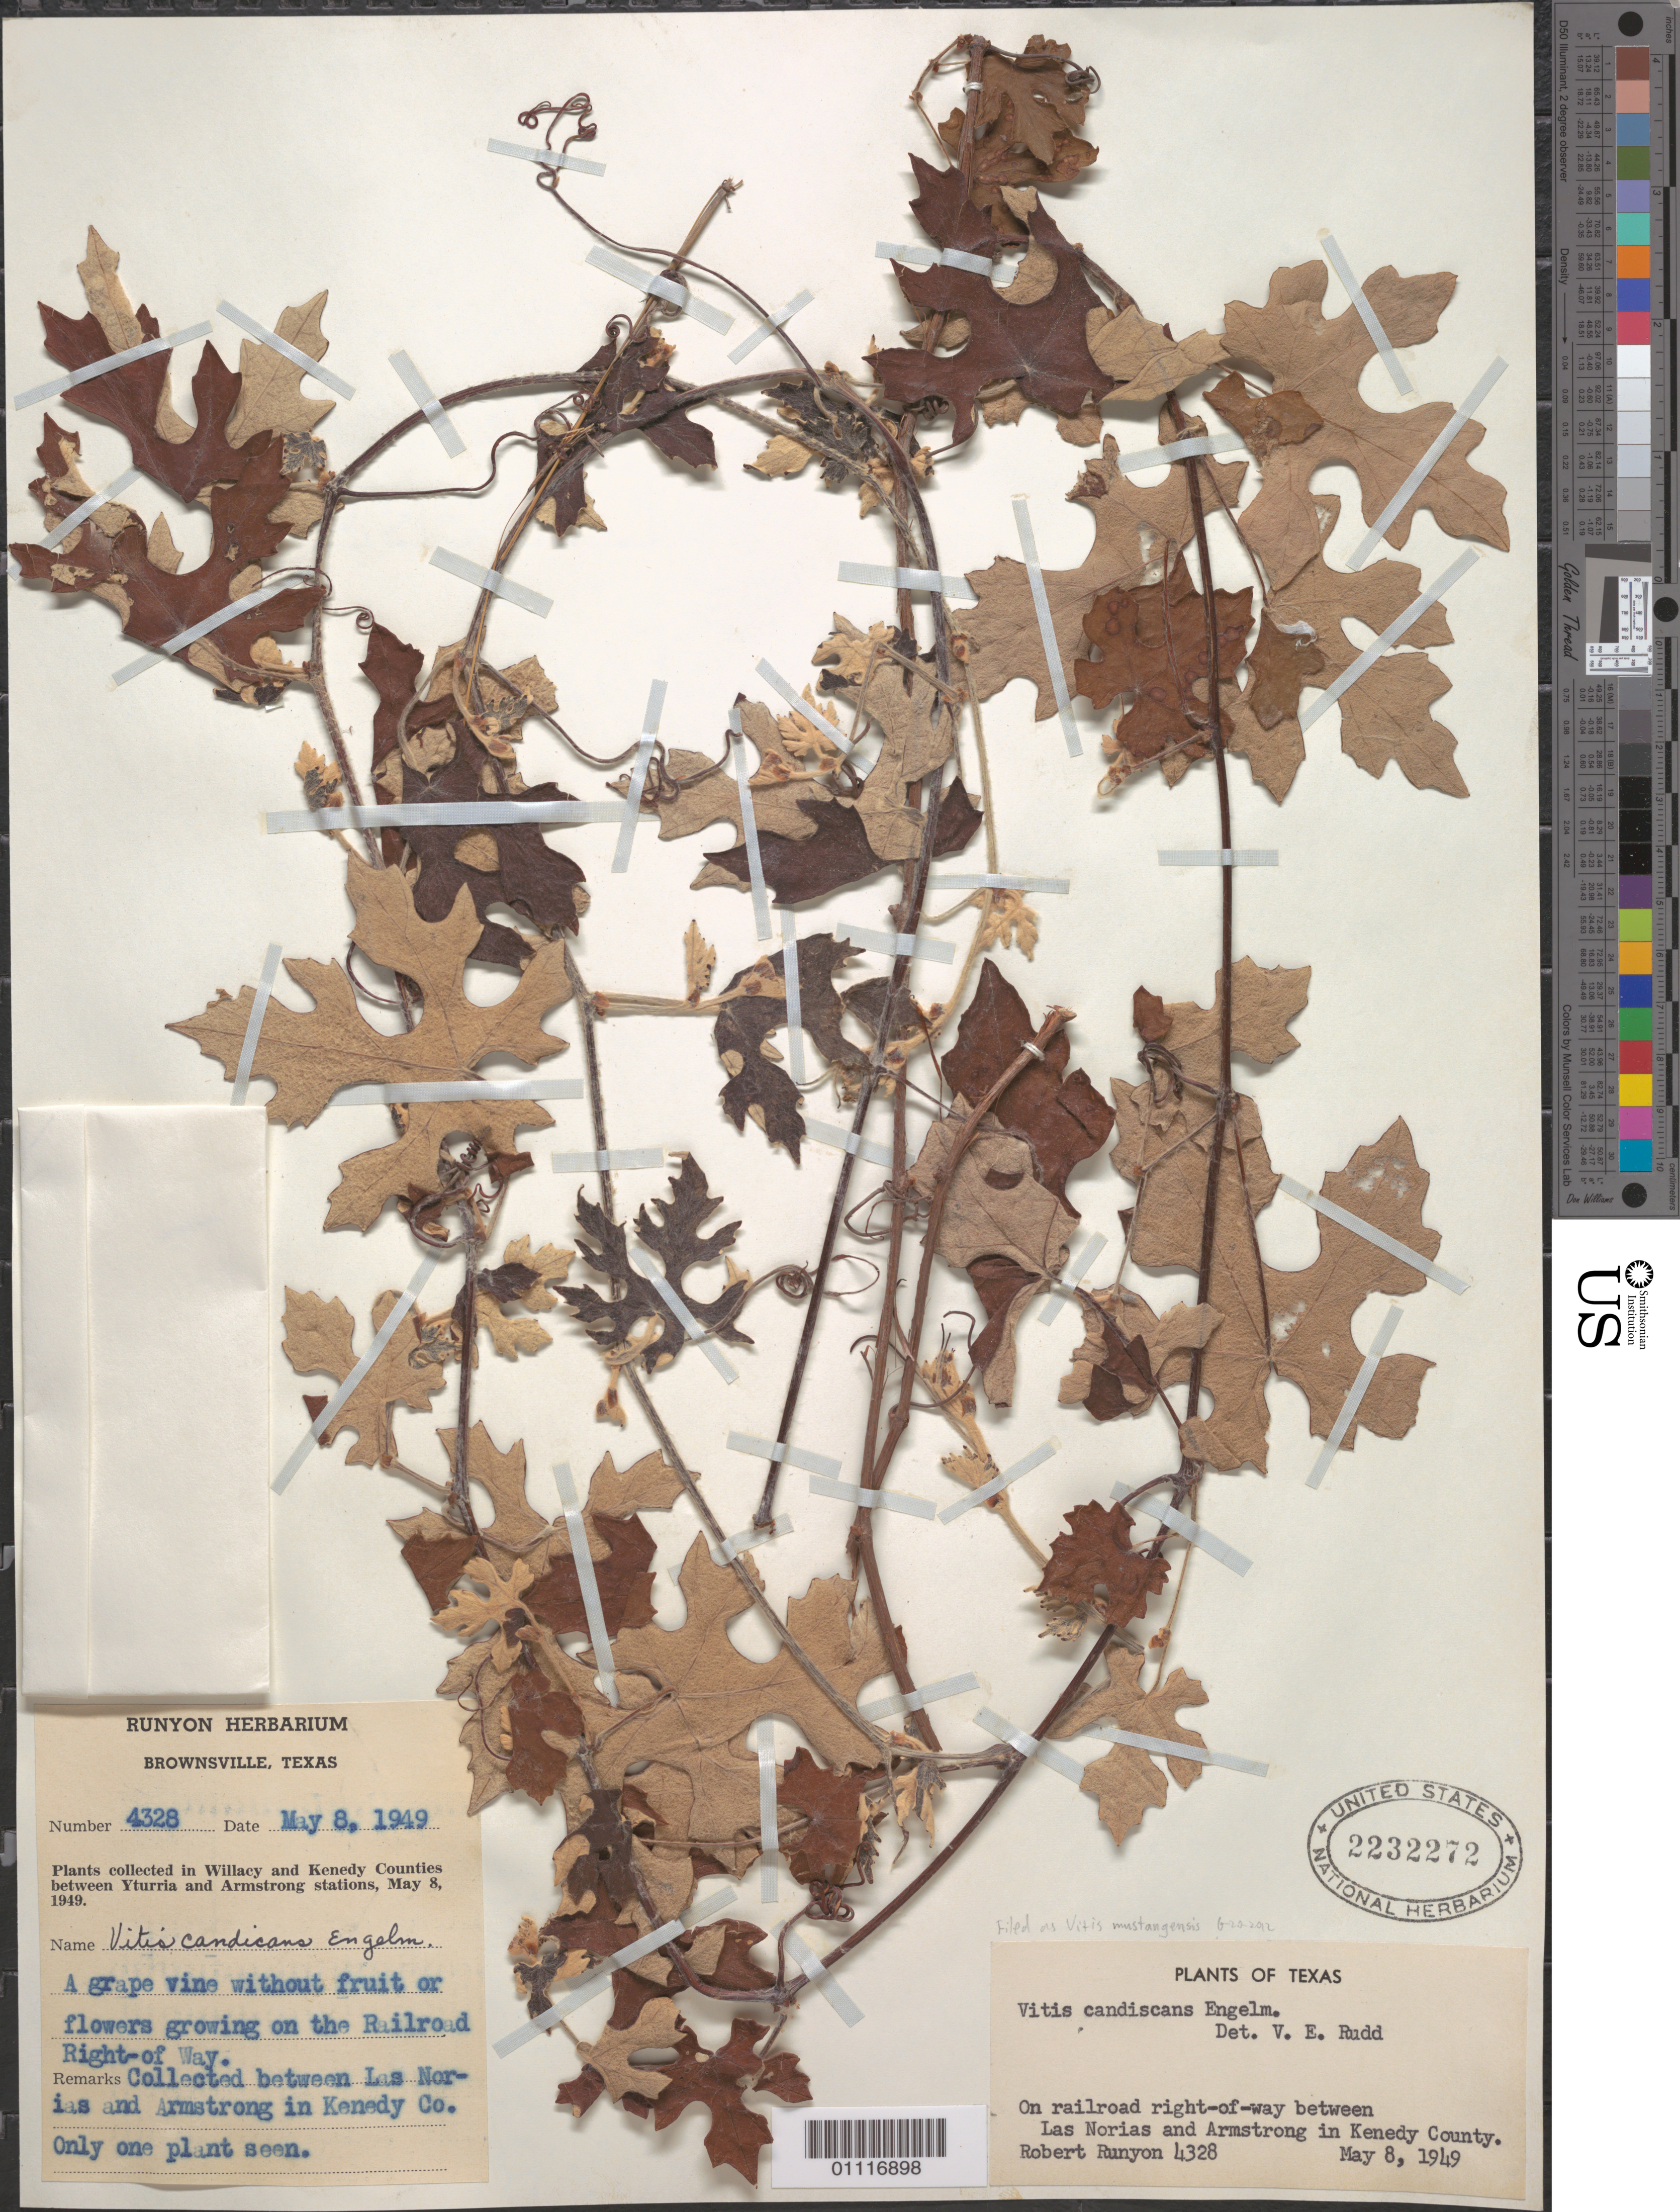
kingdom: Plantae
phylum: Tracheophyta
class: Magnoliopsida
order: Vitales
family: Vitaceae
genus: Vitis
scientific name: Vitis mustangensis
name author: Buckley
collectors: R. Runyon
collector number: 4328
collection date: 1949-05-08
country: United States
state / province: Texas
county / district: Kenedy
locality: On railroad right-of-way between Las Norias and Armstrong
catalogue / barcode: US 2232272